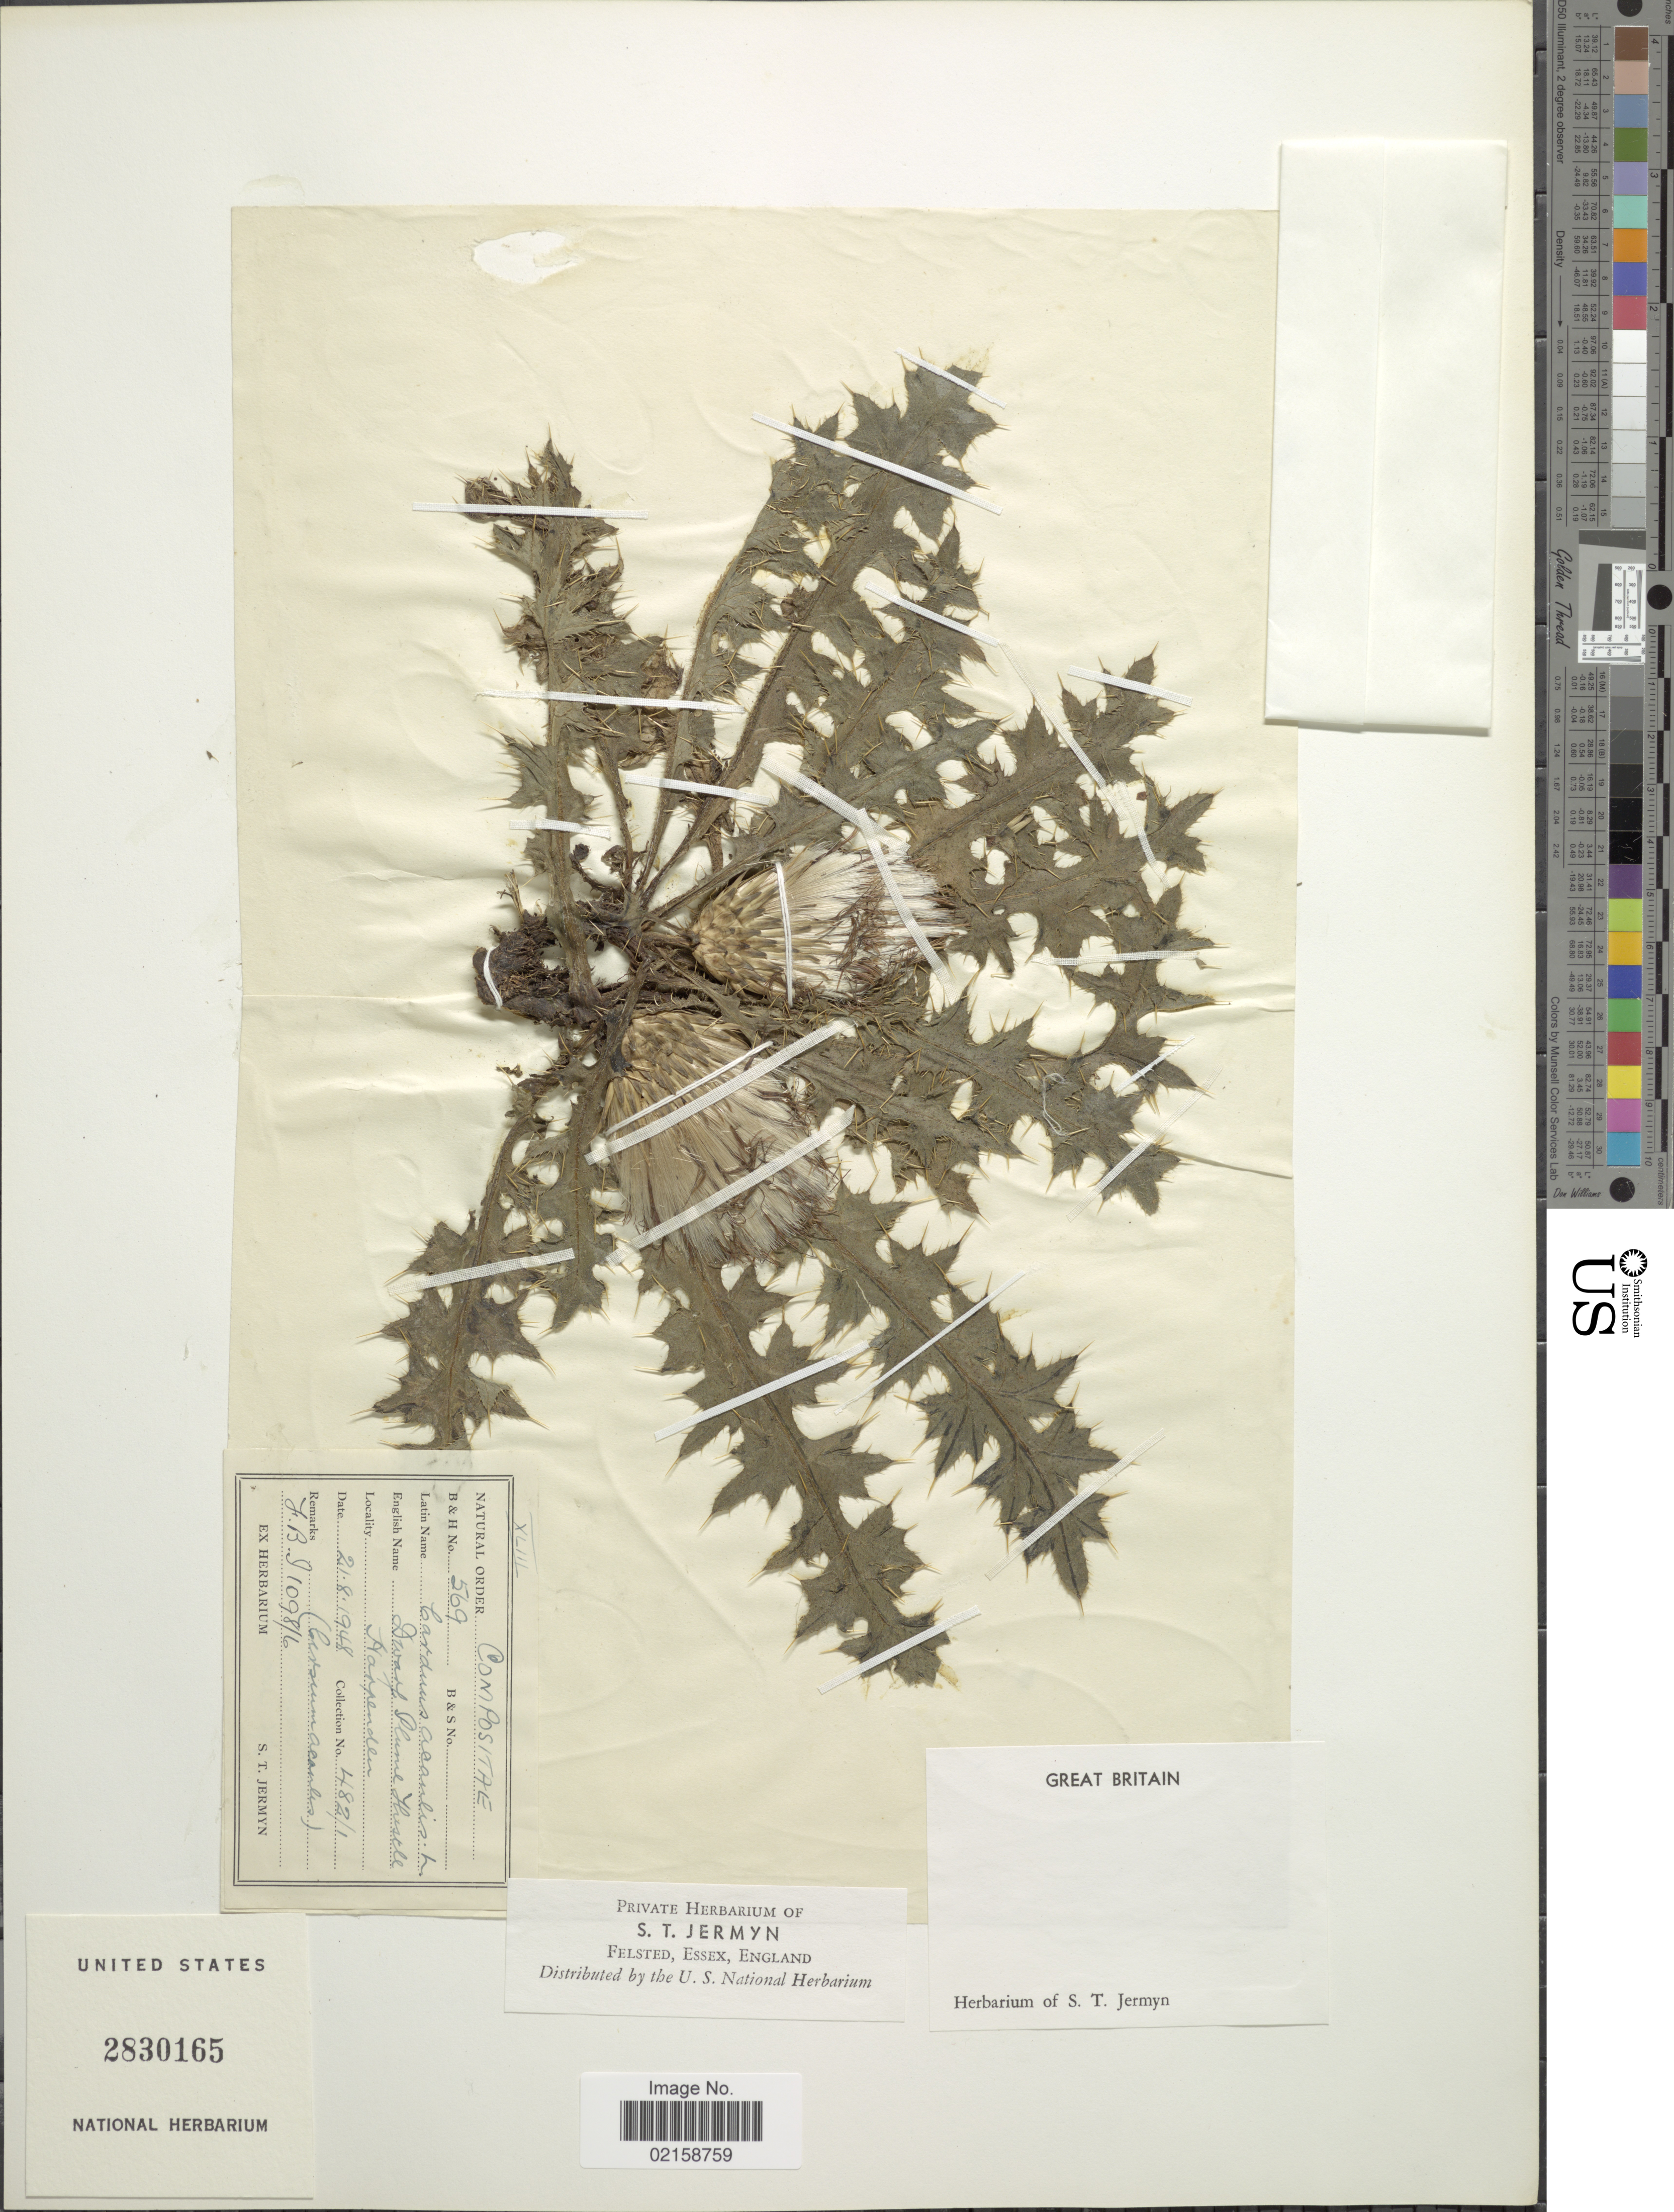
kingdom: Plantae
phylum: Tracheophyta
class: Magnoliopsida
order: Asterales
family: Asteraceae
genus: Cirsium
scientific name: Cirsium acaule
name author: (L.) Scop.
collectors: S. Jermyn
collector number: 482/1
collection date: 1948-08-21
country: United Kingdom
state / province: England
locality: Harpenden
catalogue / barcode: US 2830165